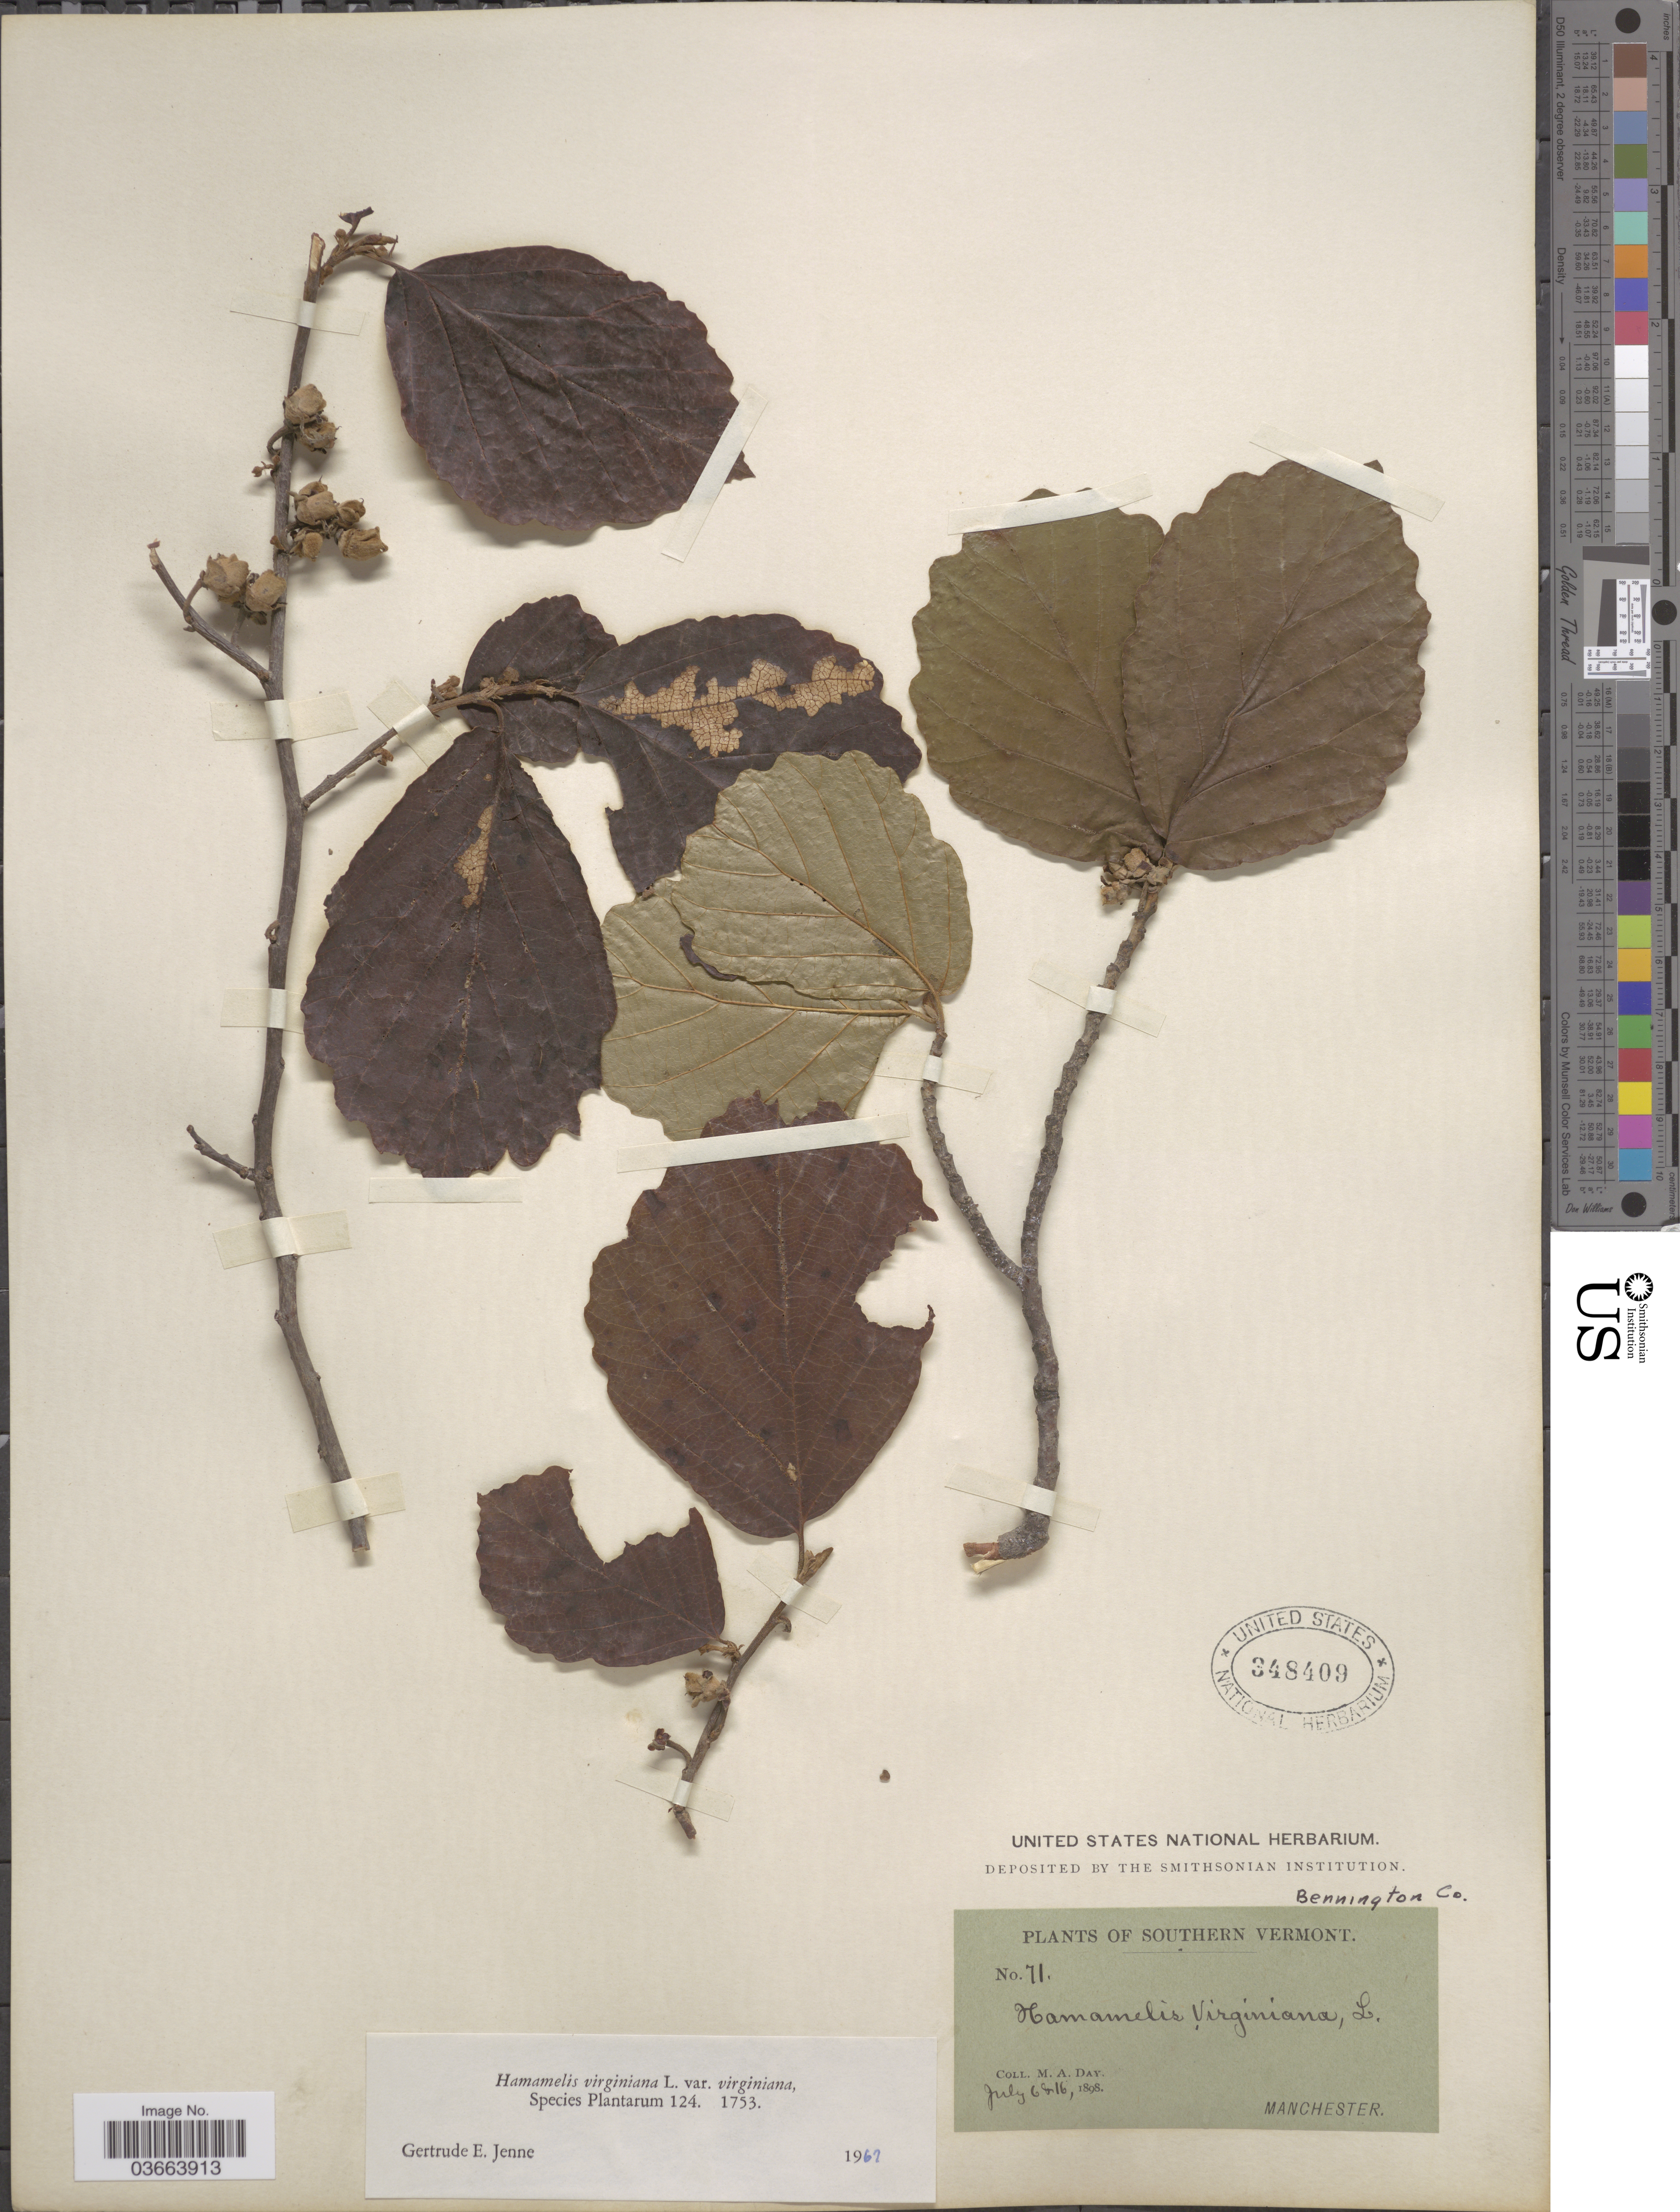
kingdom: Plantae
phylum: Tracheophyta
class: Magnoliopsida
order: Saxifragales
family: Hamamelidaceae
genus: Hamamelis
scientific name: Hamamelis virginiana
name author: L.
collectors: M. Day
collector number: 71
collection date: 1898-07-06/1898-07-16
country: United States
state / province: Vermont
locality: Southern Vermont. Manchester. Bennington Co.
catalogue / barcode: US 348409